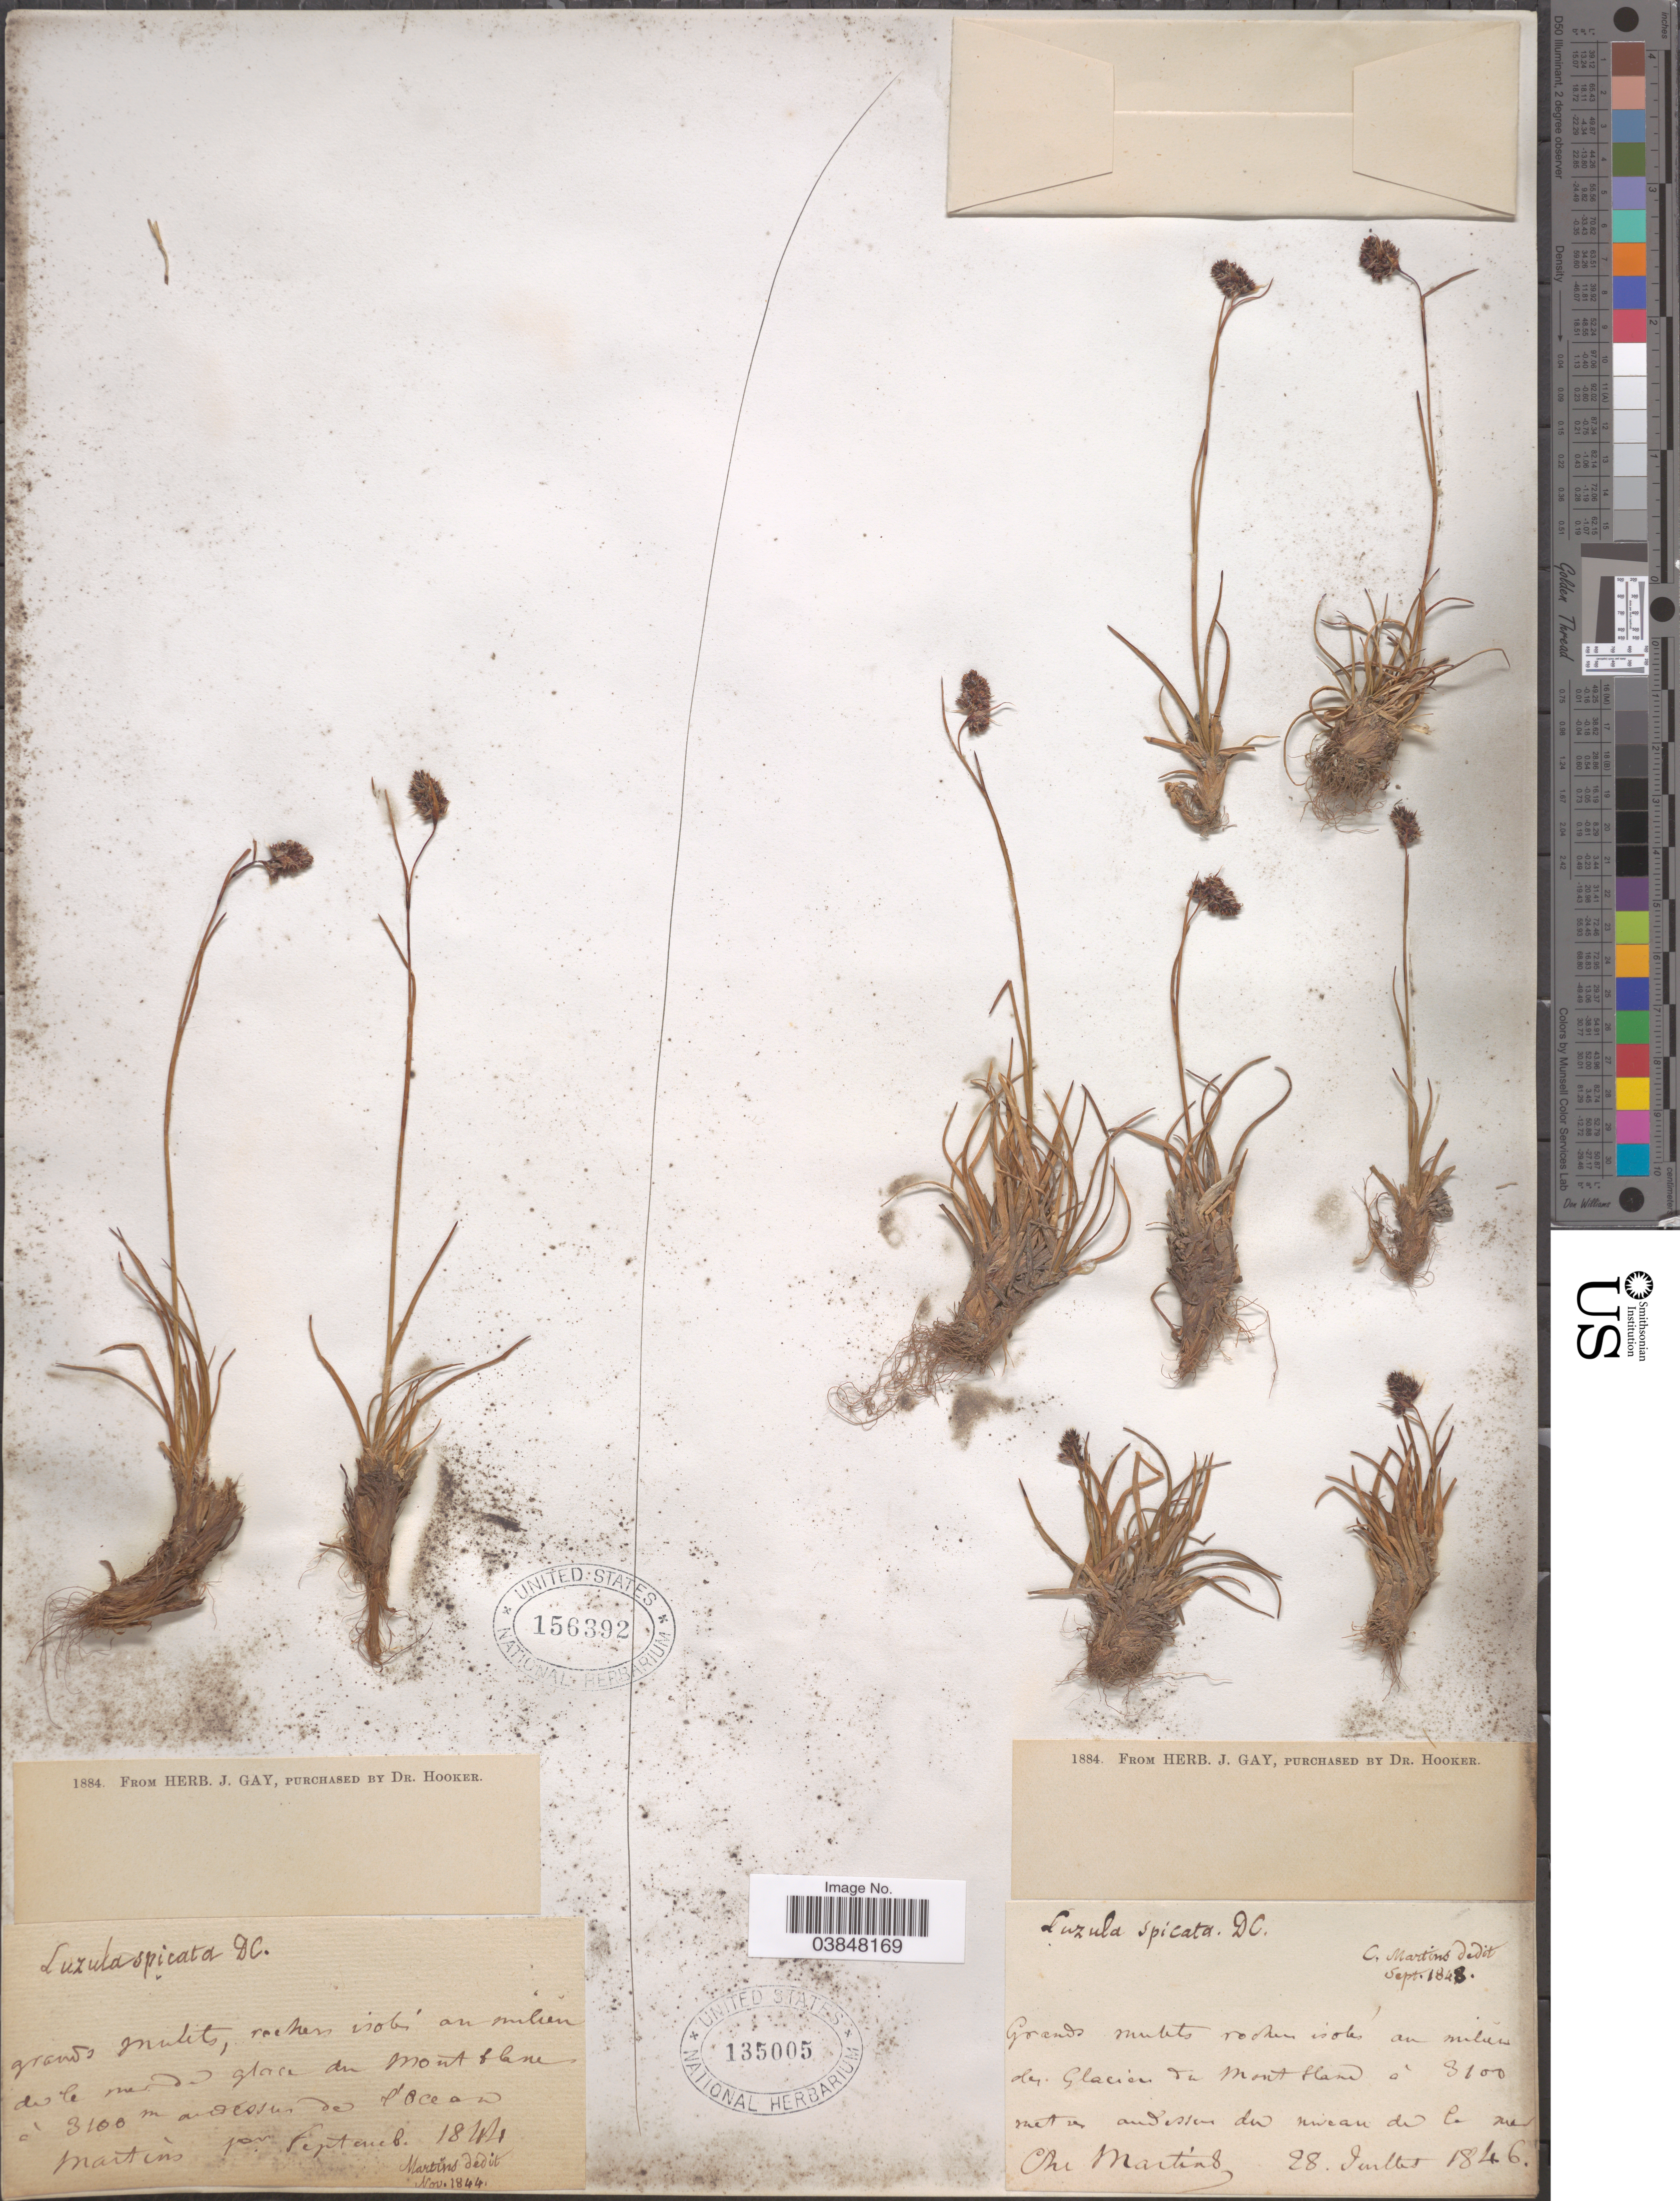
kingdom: Plantae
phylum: Tracheophyta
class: Liliopsida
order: Poales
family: Juncaceae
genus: Luzula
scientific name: Luzula spicata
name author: (L.) DC.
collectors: C. F. Martins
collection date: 1846-06-28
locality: Grands montes roches isoles au milieu des Glacier du Mont Glane. [interpreted]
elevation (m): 3100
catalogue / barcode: US 135005